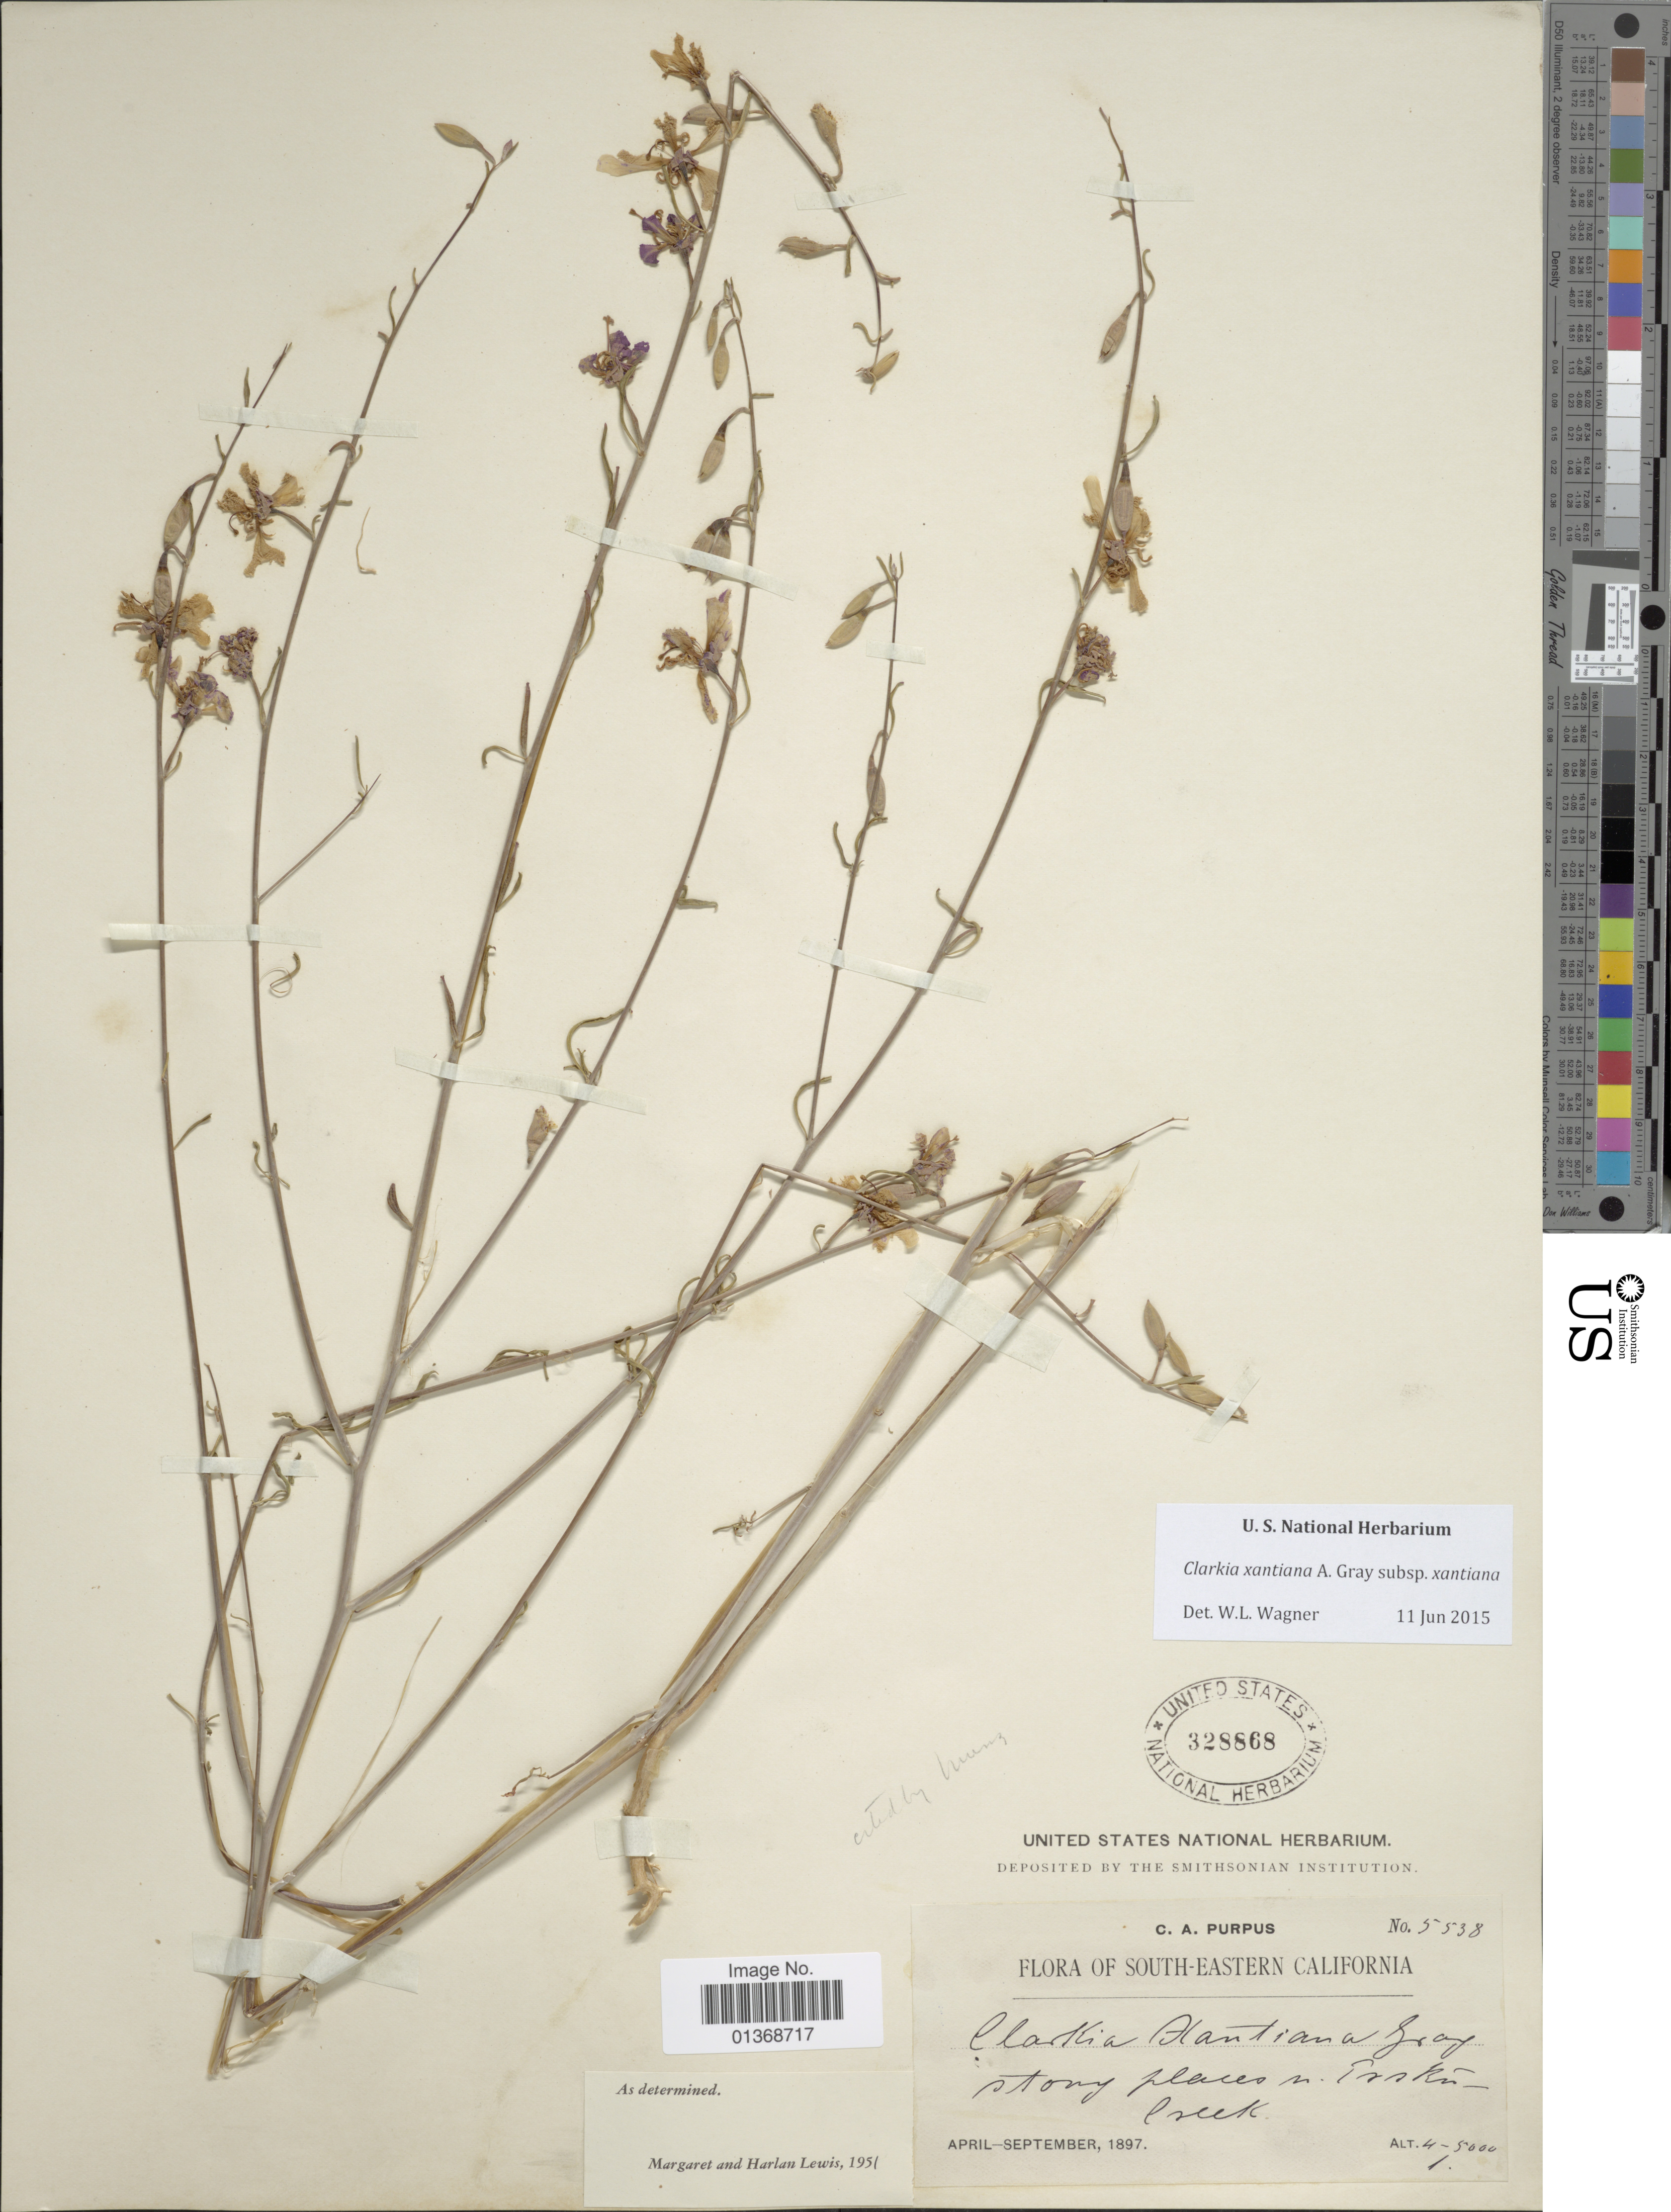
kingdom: Plantae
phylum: Tracheophyta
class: Magnoliopsida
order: Myrtales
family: Onagraceae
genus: Clarkia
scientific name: Clarkia xantiana subsp. xantiana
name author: A. Gray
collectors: C. A. Purpus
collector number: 5538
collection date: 1897-04/1897-09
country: United States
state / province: California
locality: South-eastern California, Stony places n. Eskine Creek.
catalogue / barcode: US 328868